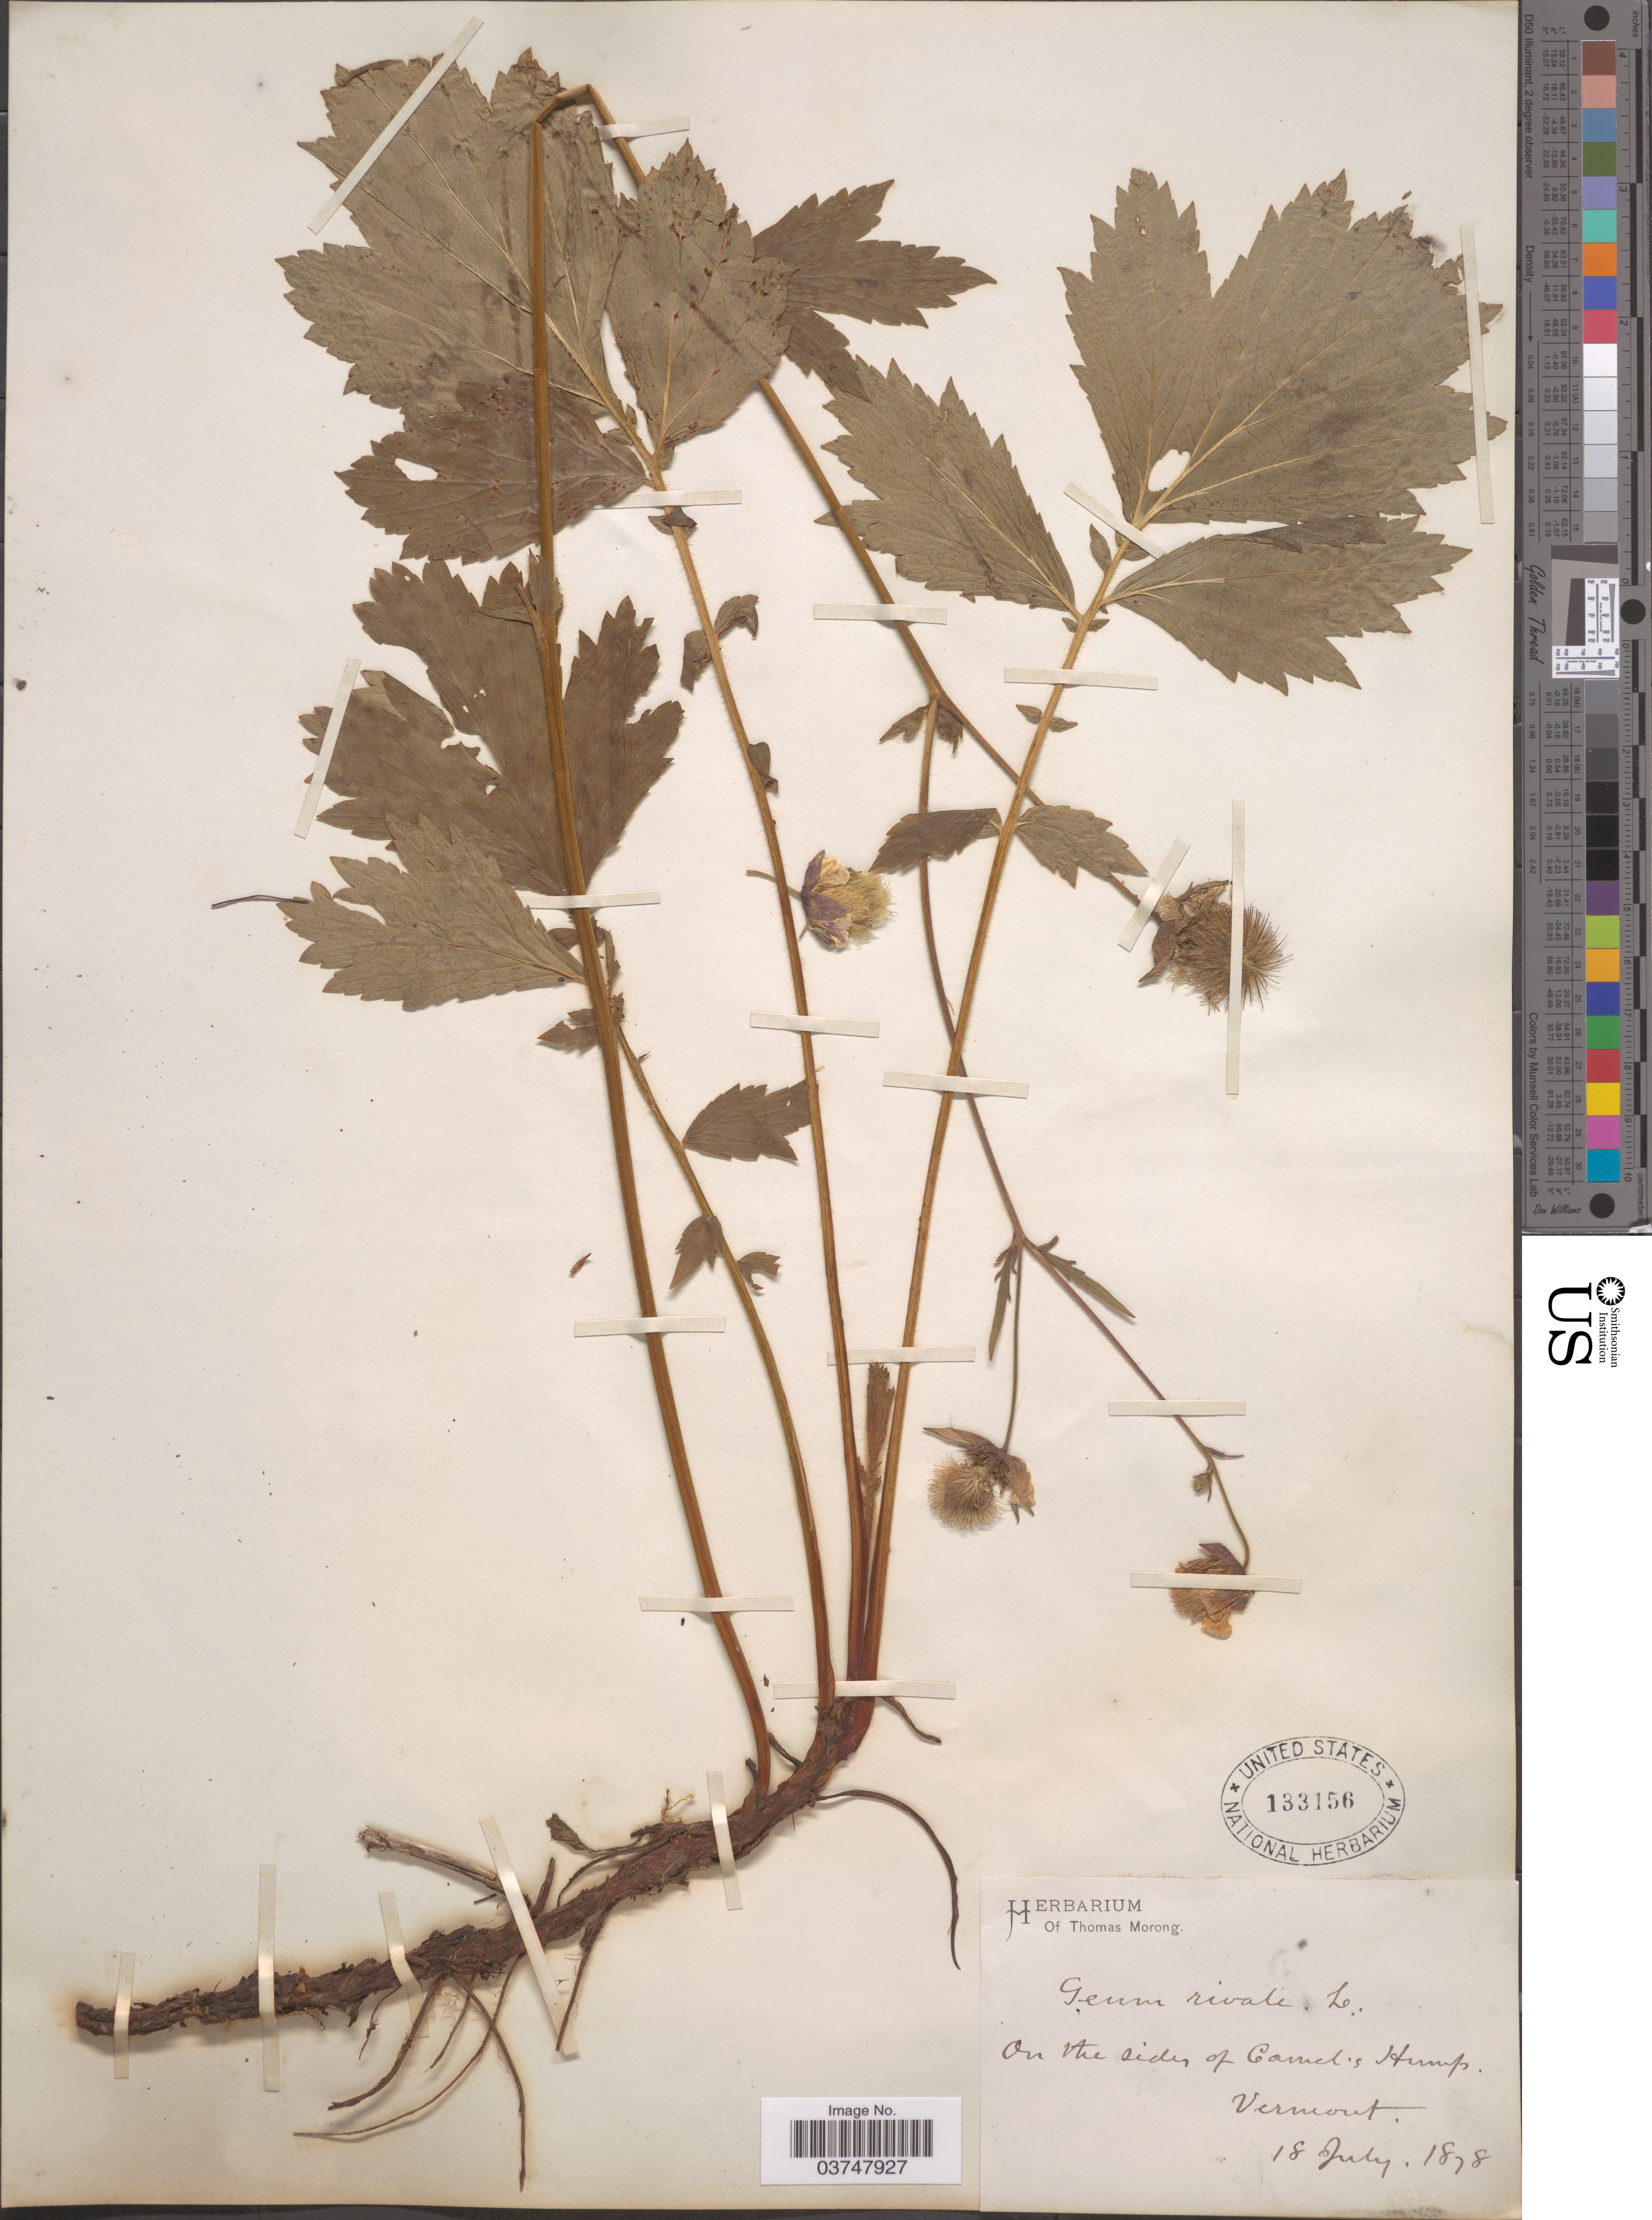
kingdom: Plantae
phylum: Tracheophyta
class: Magnoliopsida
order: Rosales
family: Rosaceae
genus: Geum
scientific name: Geum rivale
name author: L.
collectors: ex Herb. T. Morong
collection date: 1878-07-18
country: United States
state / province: Vermont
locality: On the sides of Camel's Hump.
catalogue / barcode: US 133156